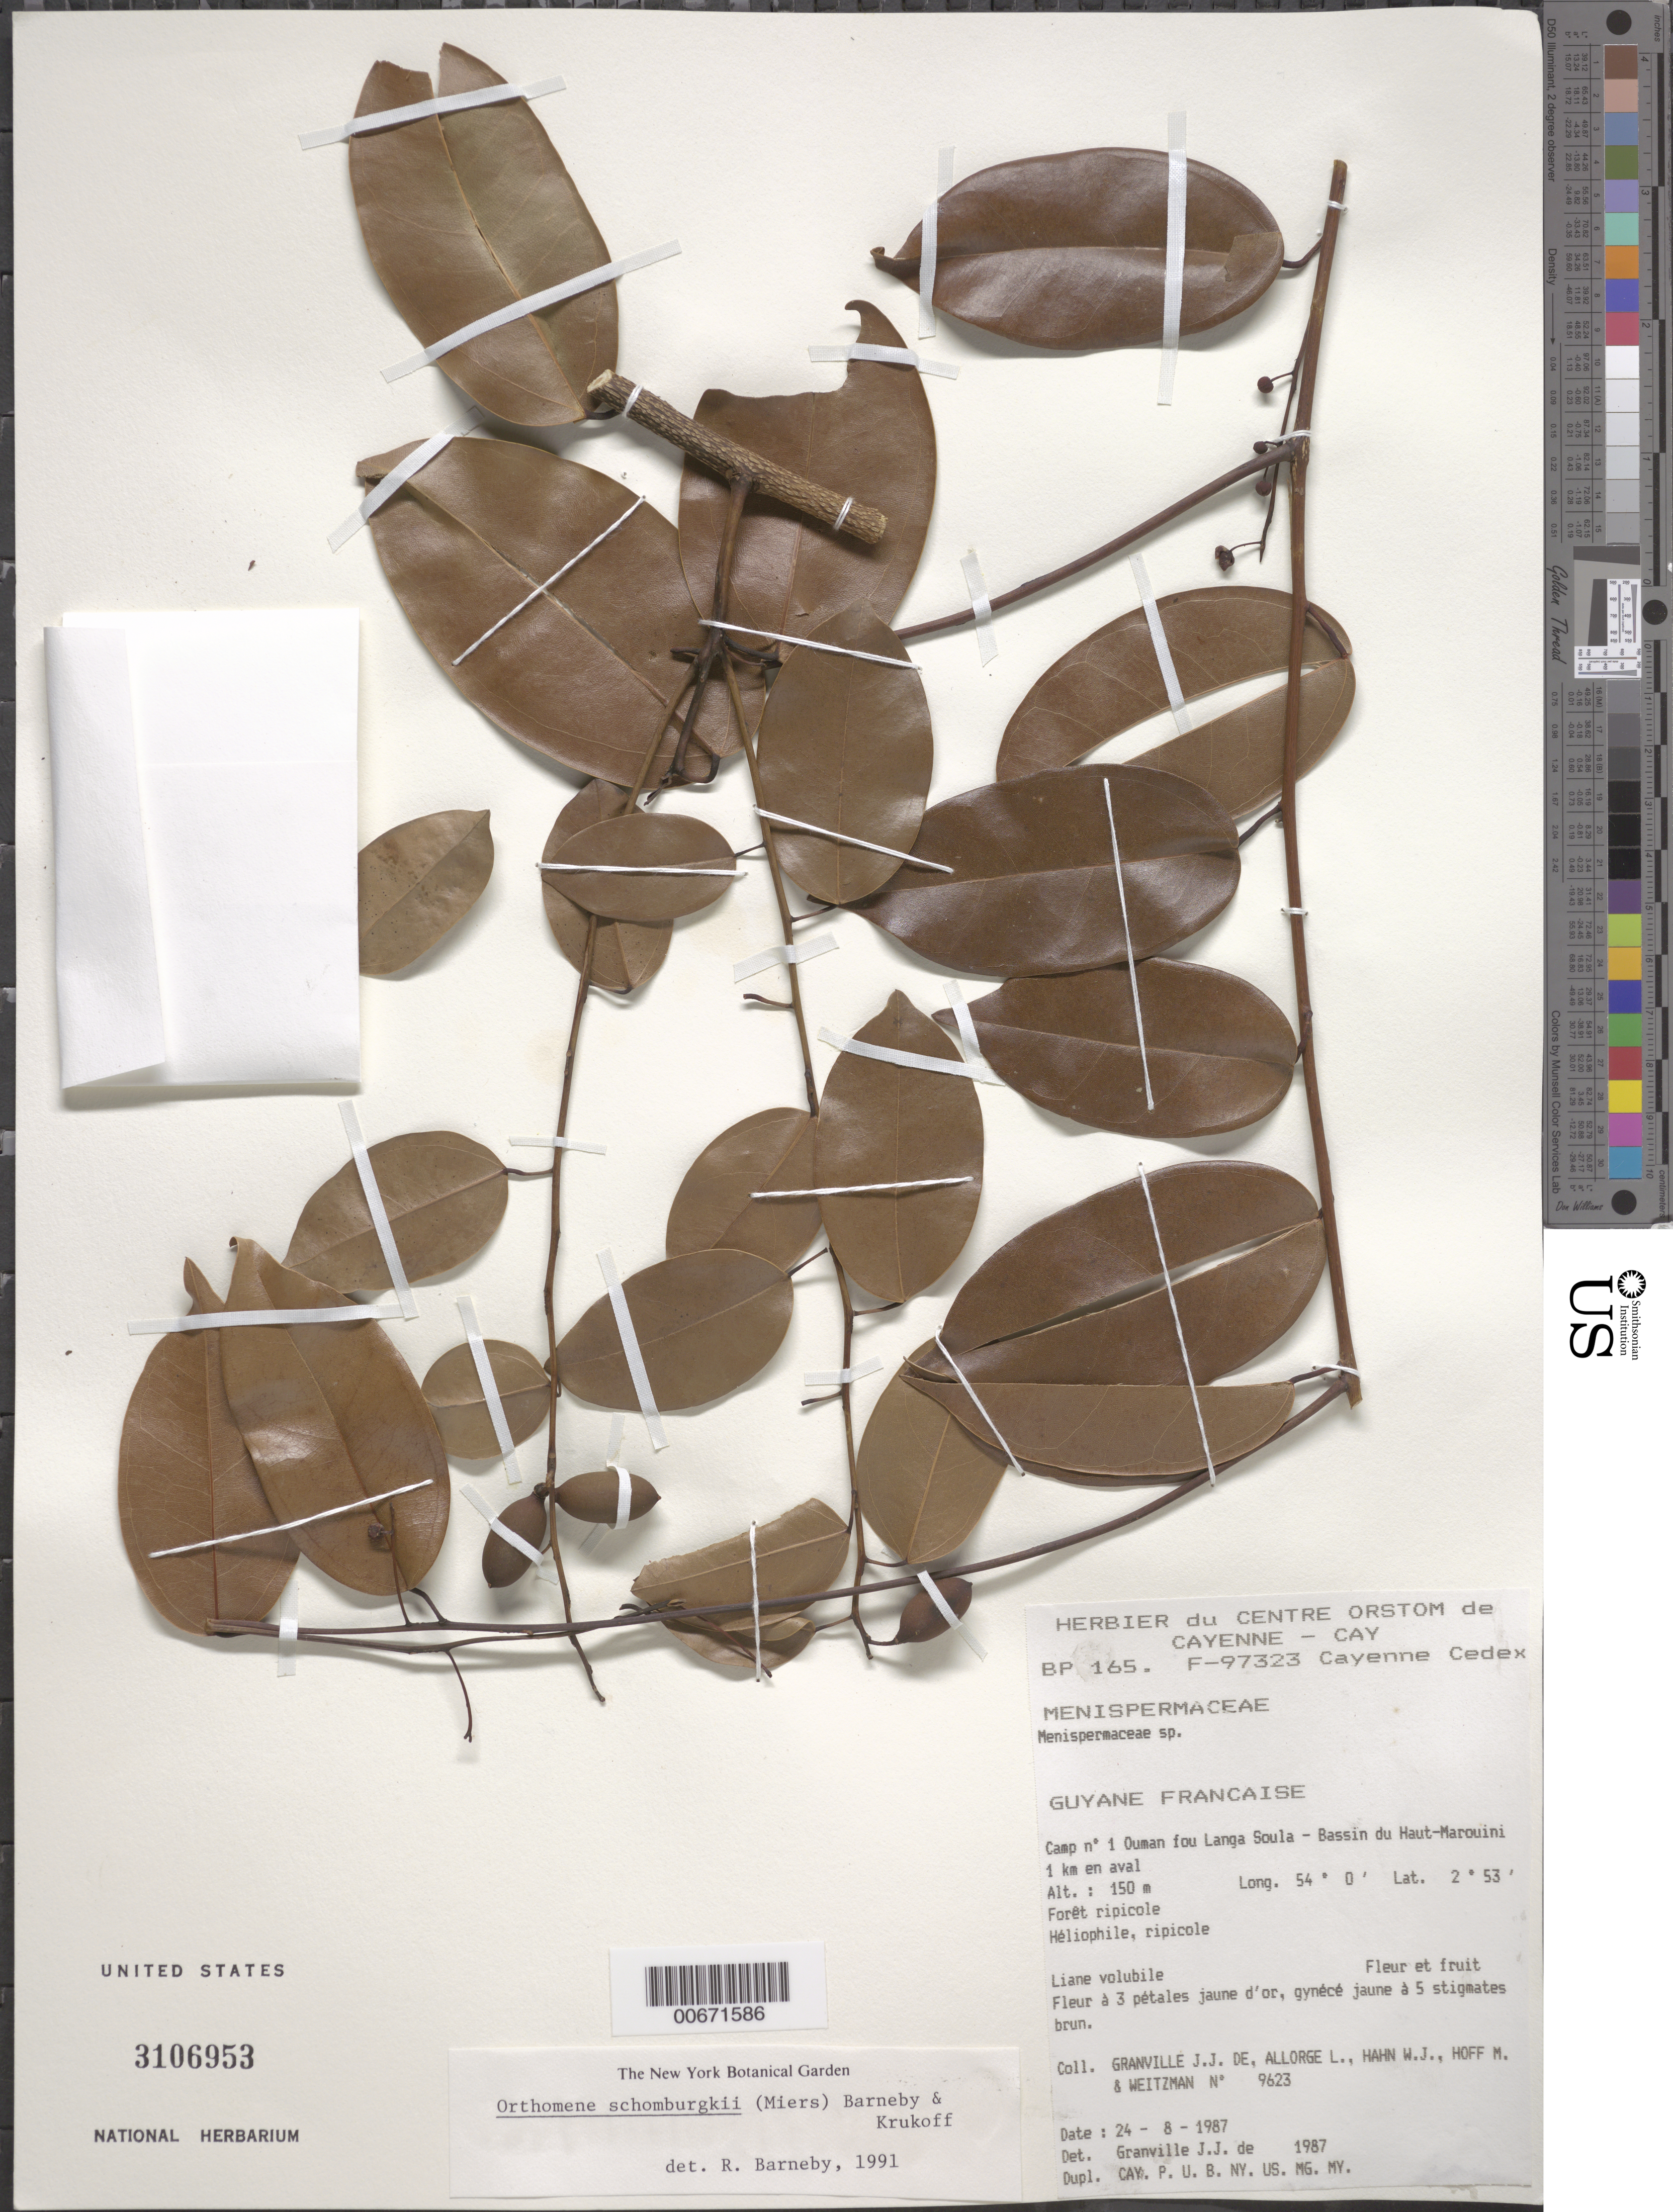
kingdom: Plantae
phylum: Tracheophyta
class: Magnoliopsida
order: Ranunculales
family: Menispermaceae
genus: Anomospermum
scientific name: Anomospermum schomburgkii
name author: Miers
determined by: Strong, Mark T., (BOT), Smithsonian Institution - National Museum of Natural History (UNITED STATES)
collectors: J.-J. de Granville, L. Allorge, W. J. Hahn, M. Hoff & A. L. Weitzman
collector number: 9623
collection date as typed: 24-Aug-87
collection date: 1987-08-24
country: French Guiana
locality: Ouman fou Langa Soula, Camp #1, Bassin du Haut-Marouini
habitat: Forêt ripicole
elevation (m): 150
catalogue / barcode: US 3106953